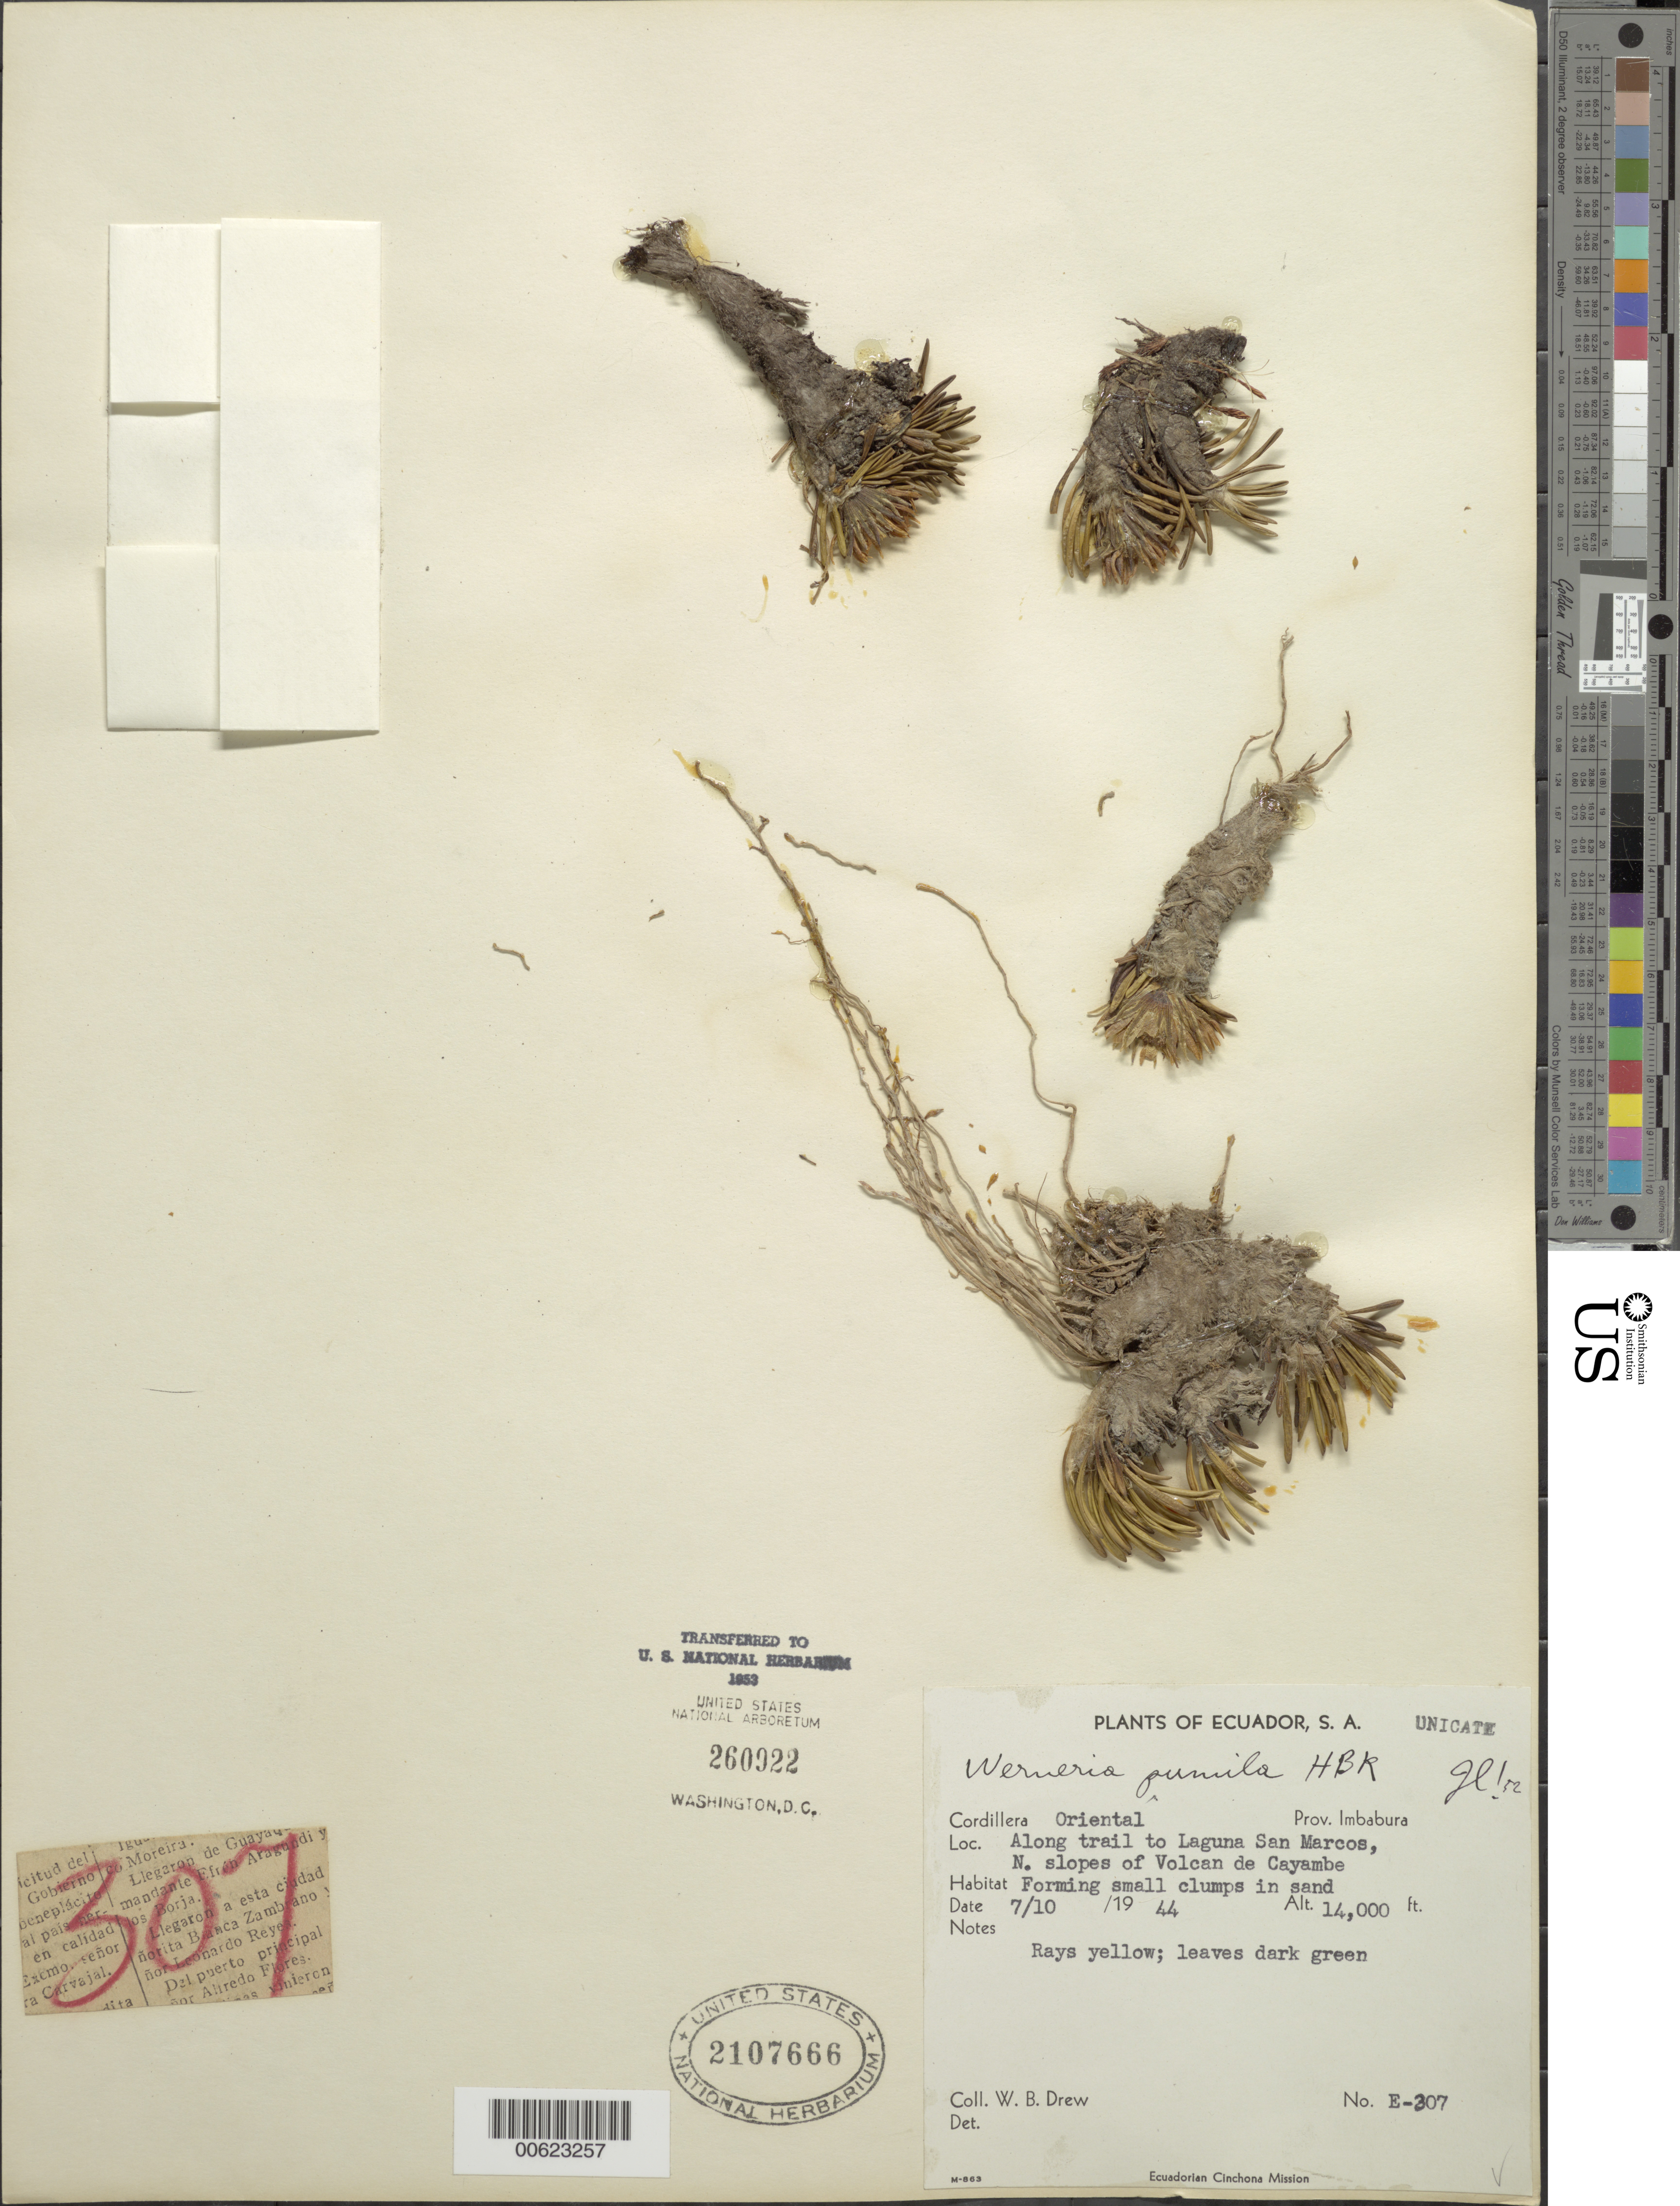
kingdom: Plantae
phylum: Tracheophyta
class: Magnoliopsida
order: Asterales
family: Asteraceae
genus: Werneria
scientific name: Werneria pumila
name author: Kunth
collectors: W. B. Drew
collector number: E-307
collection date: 1944-07-10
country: Ecuador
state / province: Imbabura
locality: Cordillera Oriental, along trail to Laguna San Marcos, N slope of Volcan de Cayambe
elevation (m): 4267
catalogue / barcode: US 2107666